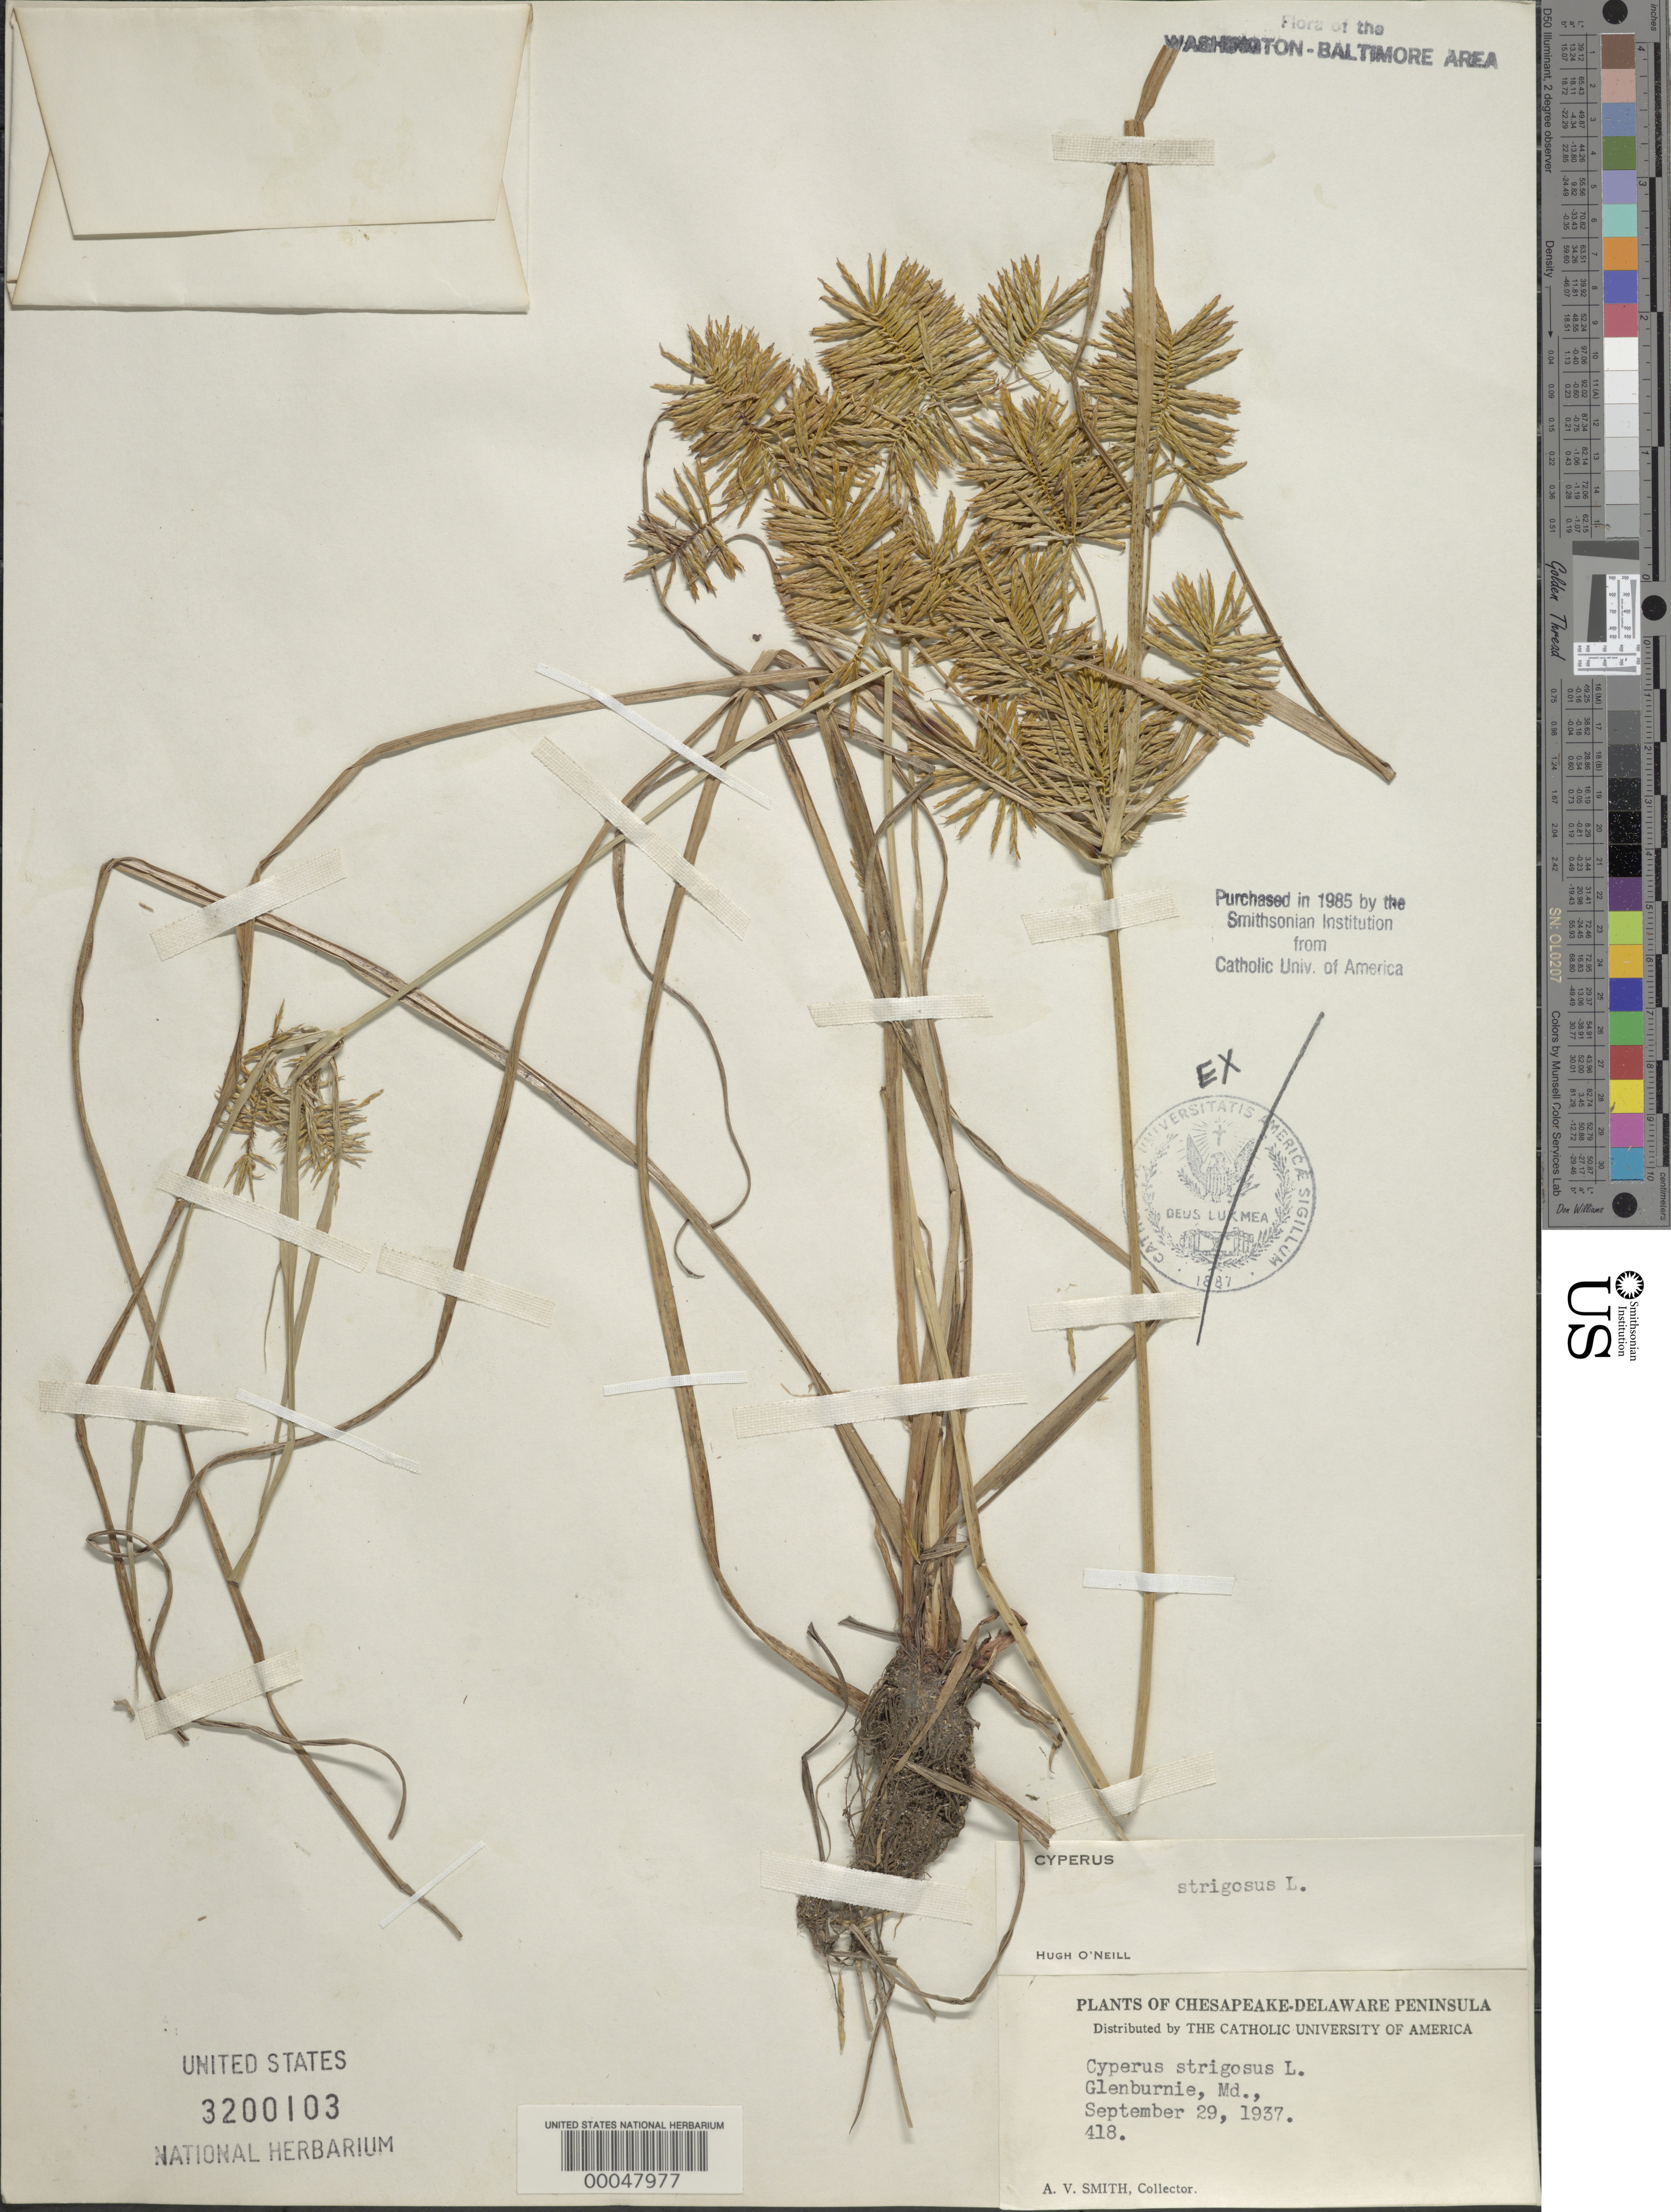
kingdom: Plantae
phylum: Tracheophyta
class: Liliopsida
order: Poales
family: Cyperaceae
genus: Cyperus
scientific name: Cyperus strigosus L.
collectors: A. V. P. Smith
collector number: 418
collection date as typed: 29 Sep 1937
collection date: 1937-09-29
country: United States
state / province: Maryland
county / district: Anne Arundel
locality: Glenburnie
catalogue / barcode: US 3200103